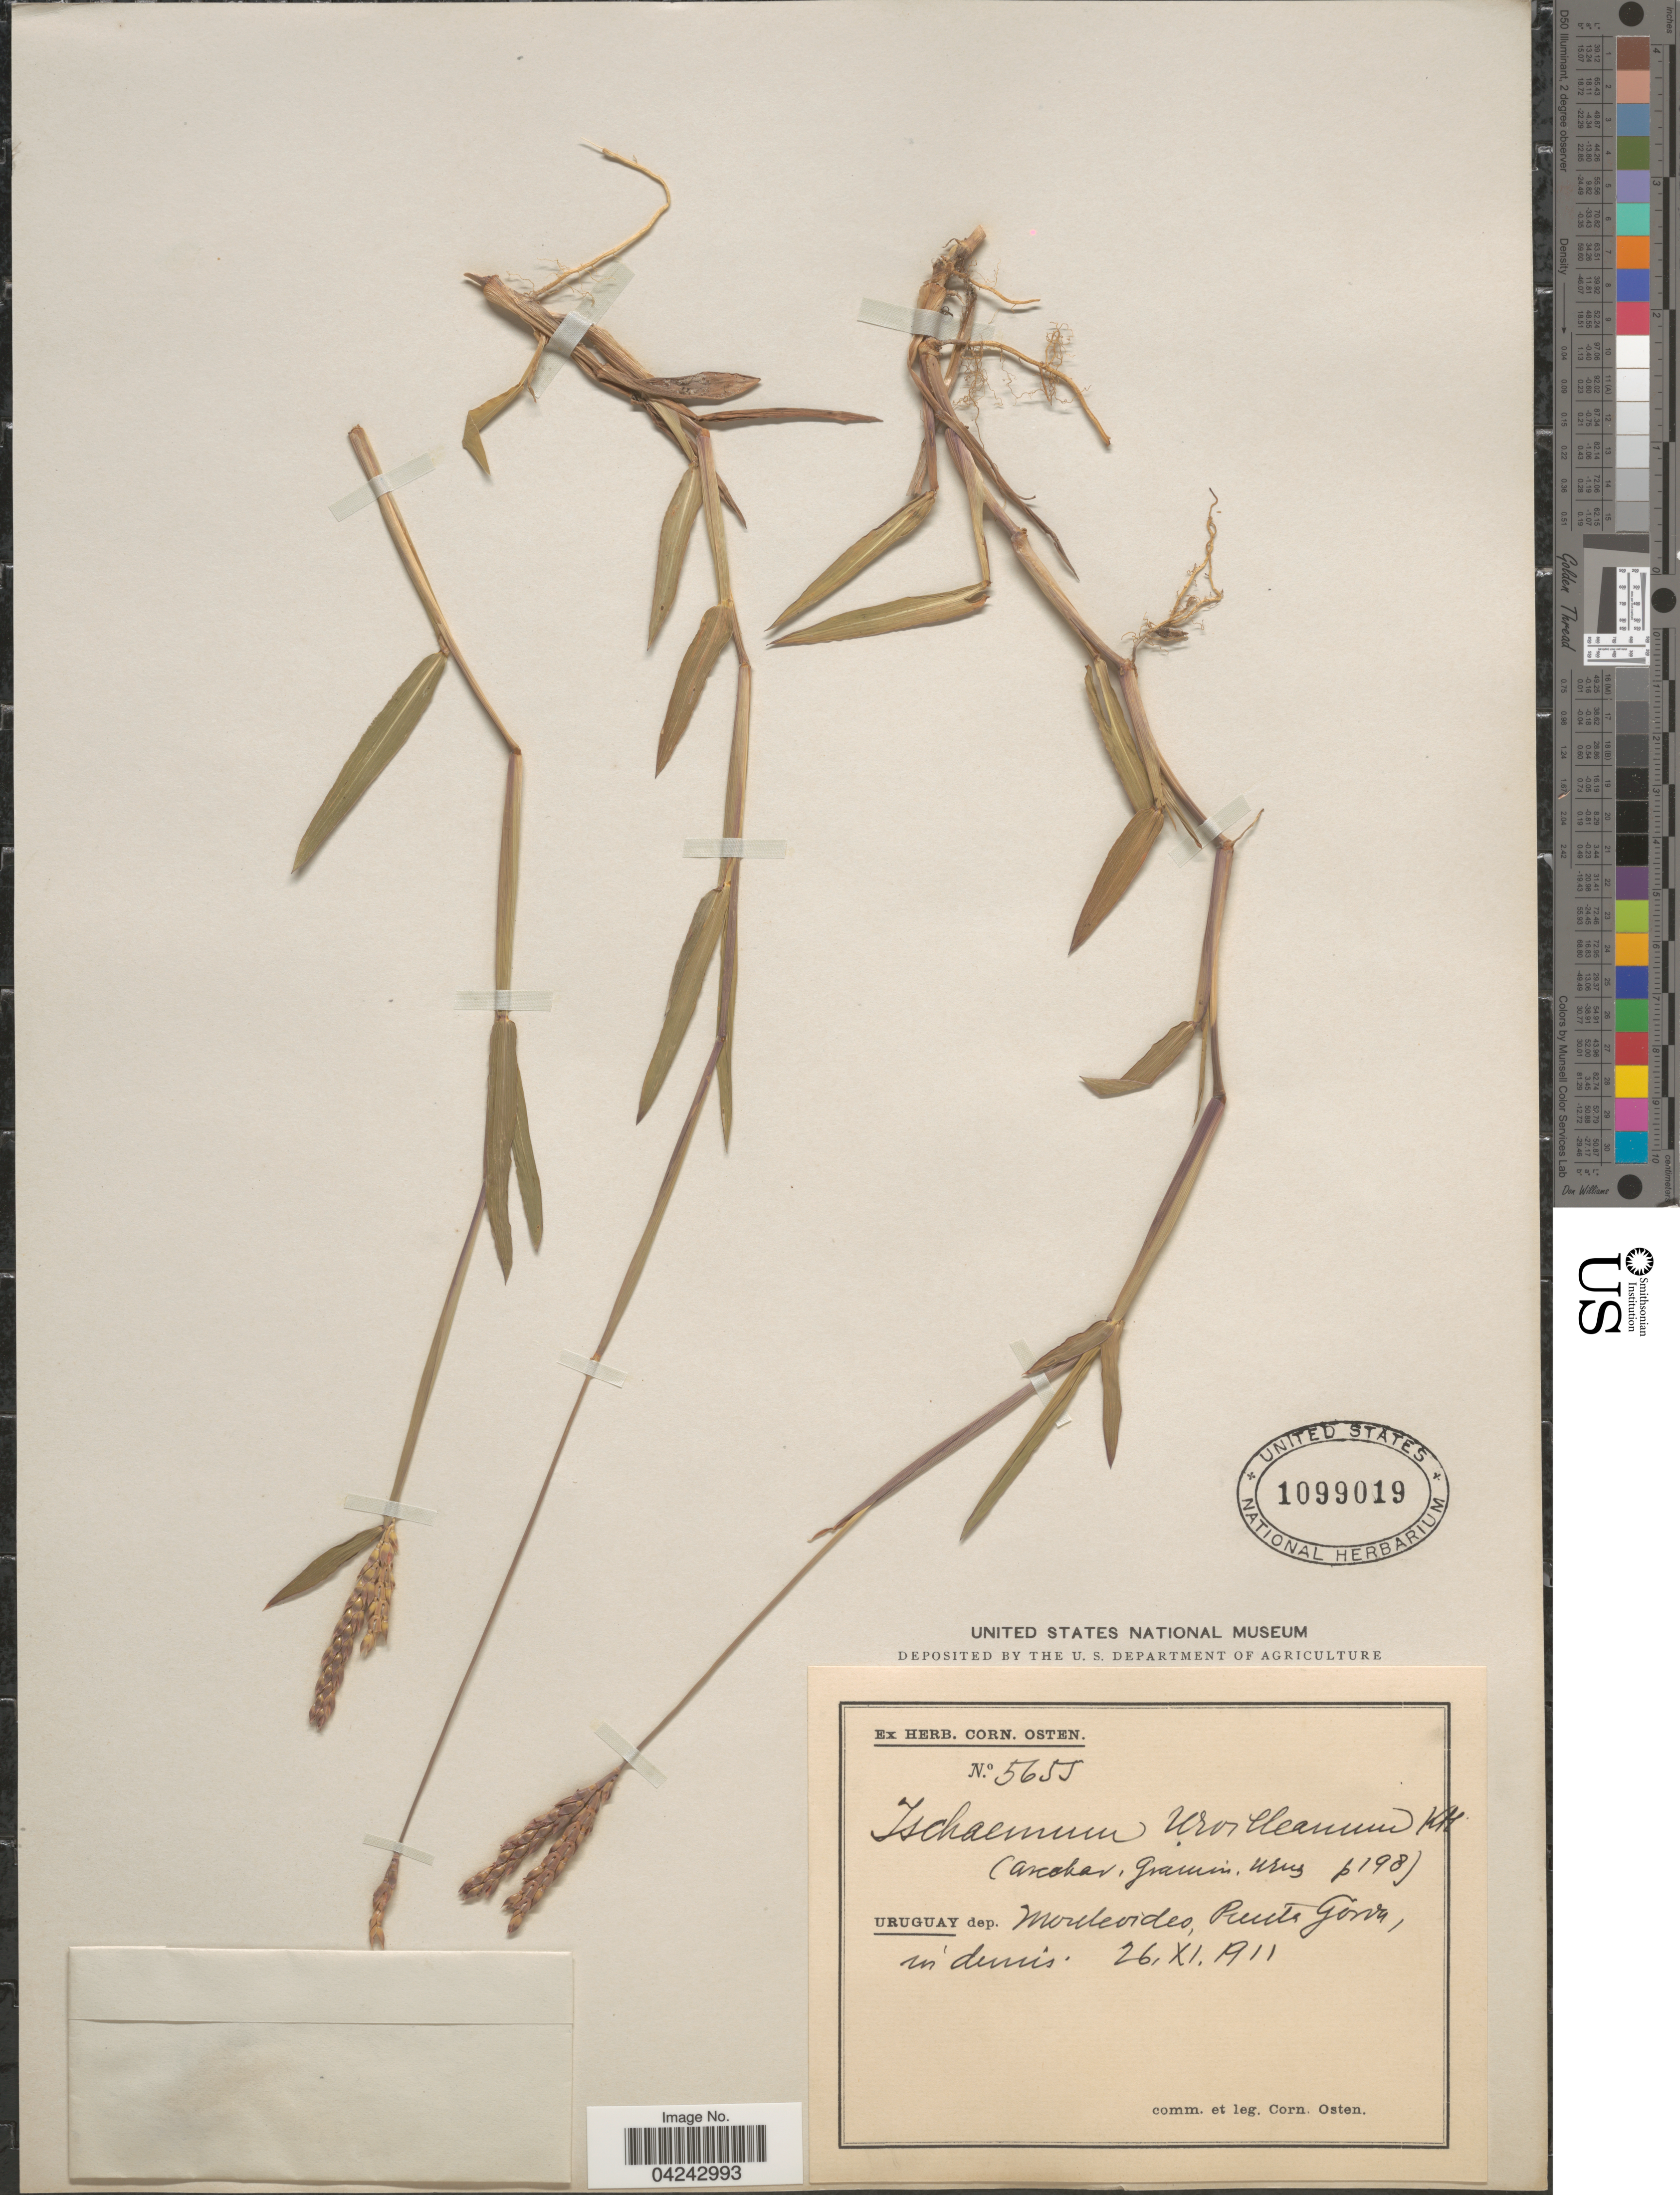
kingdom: Plantae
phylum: Tracheophyta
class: Liliopsida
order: Poales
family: Poaceae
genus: Ischaemum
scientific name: Ischaemum minus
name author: J. Presl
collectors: C. Osten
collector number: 5655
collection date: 1911-11-26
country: Uruguay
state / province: Montevideo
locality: Dep. Montevideo, Punta Gorda, in dumis.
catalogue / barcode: US 1099019